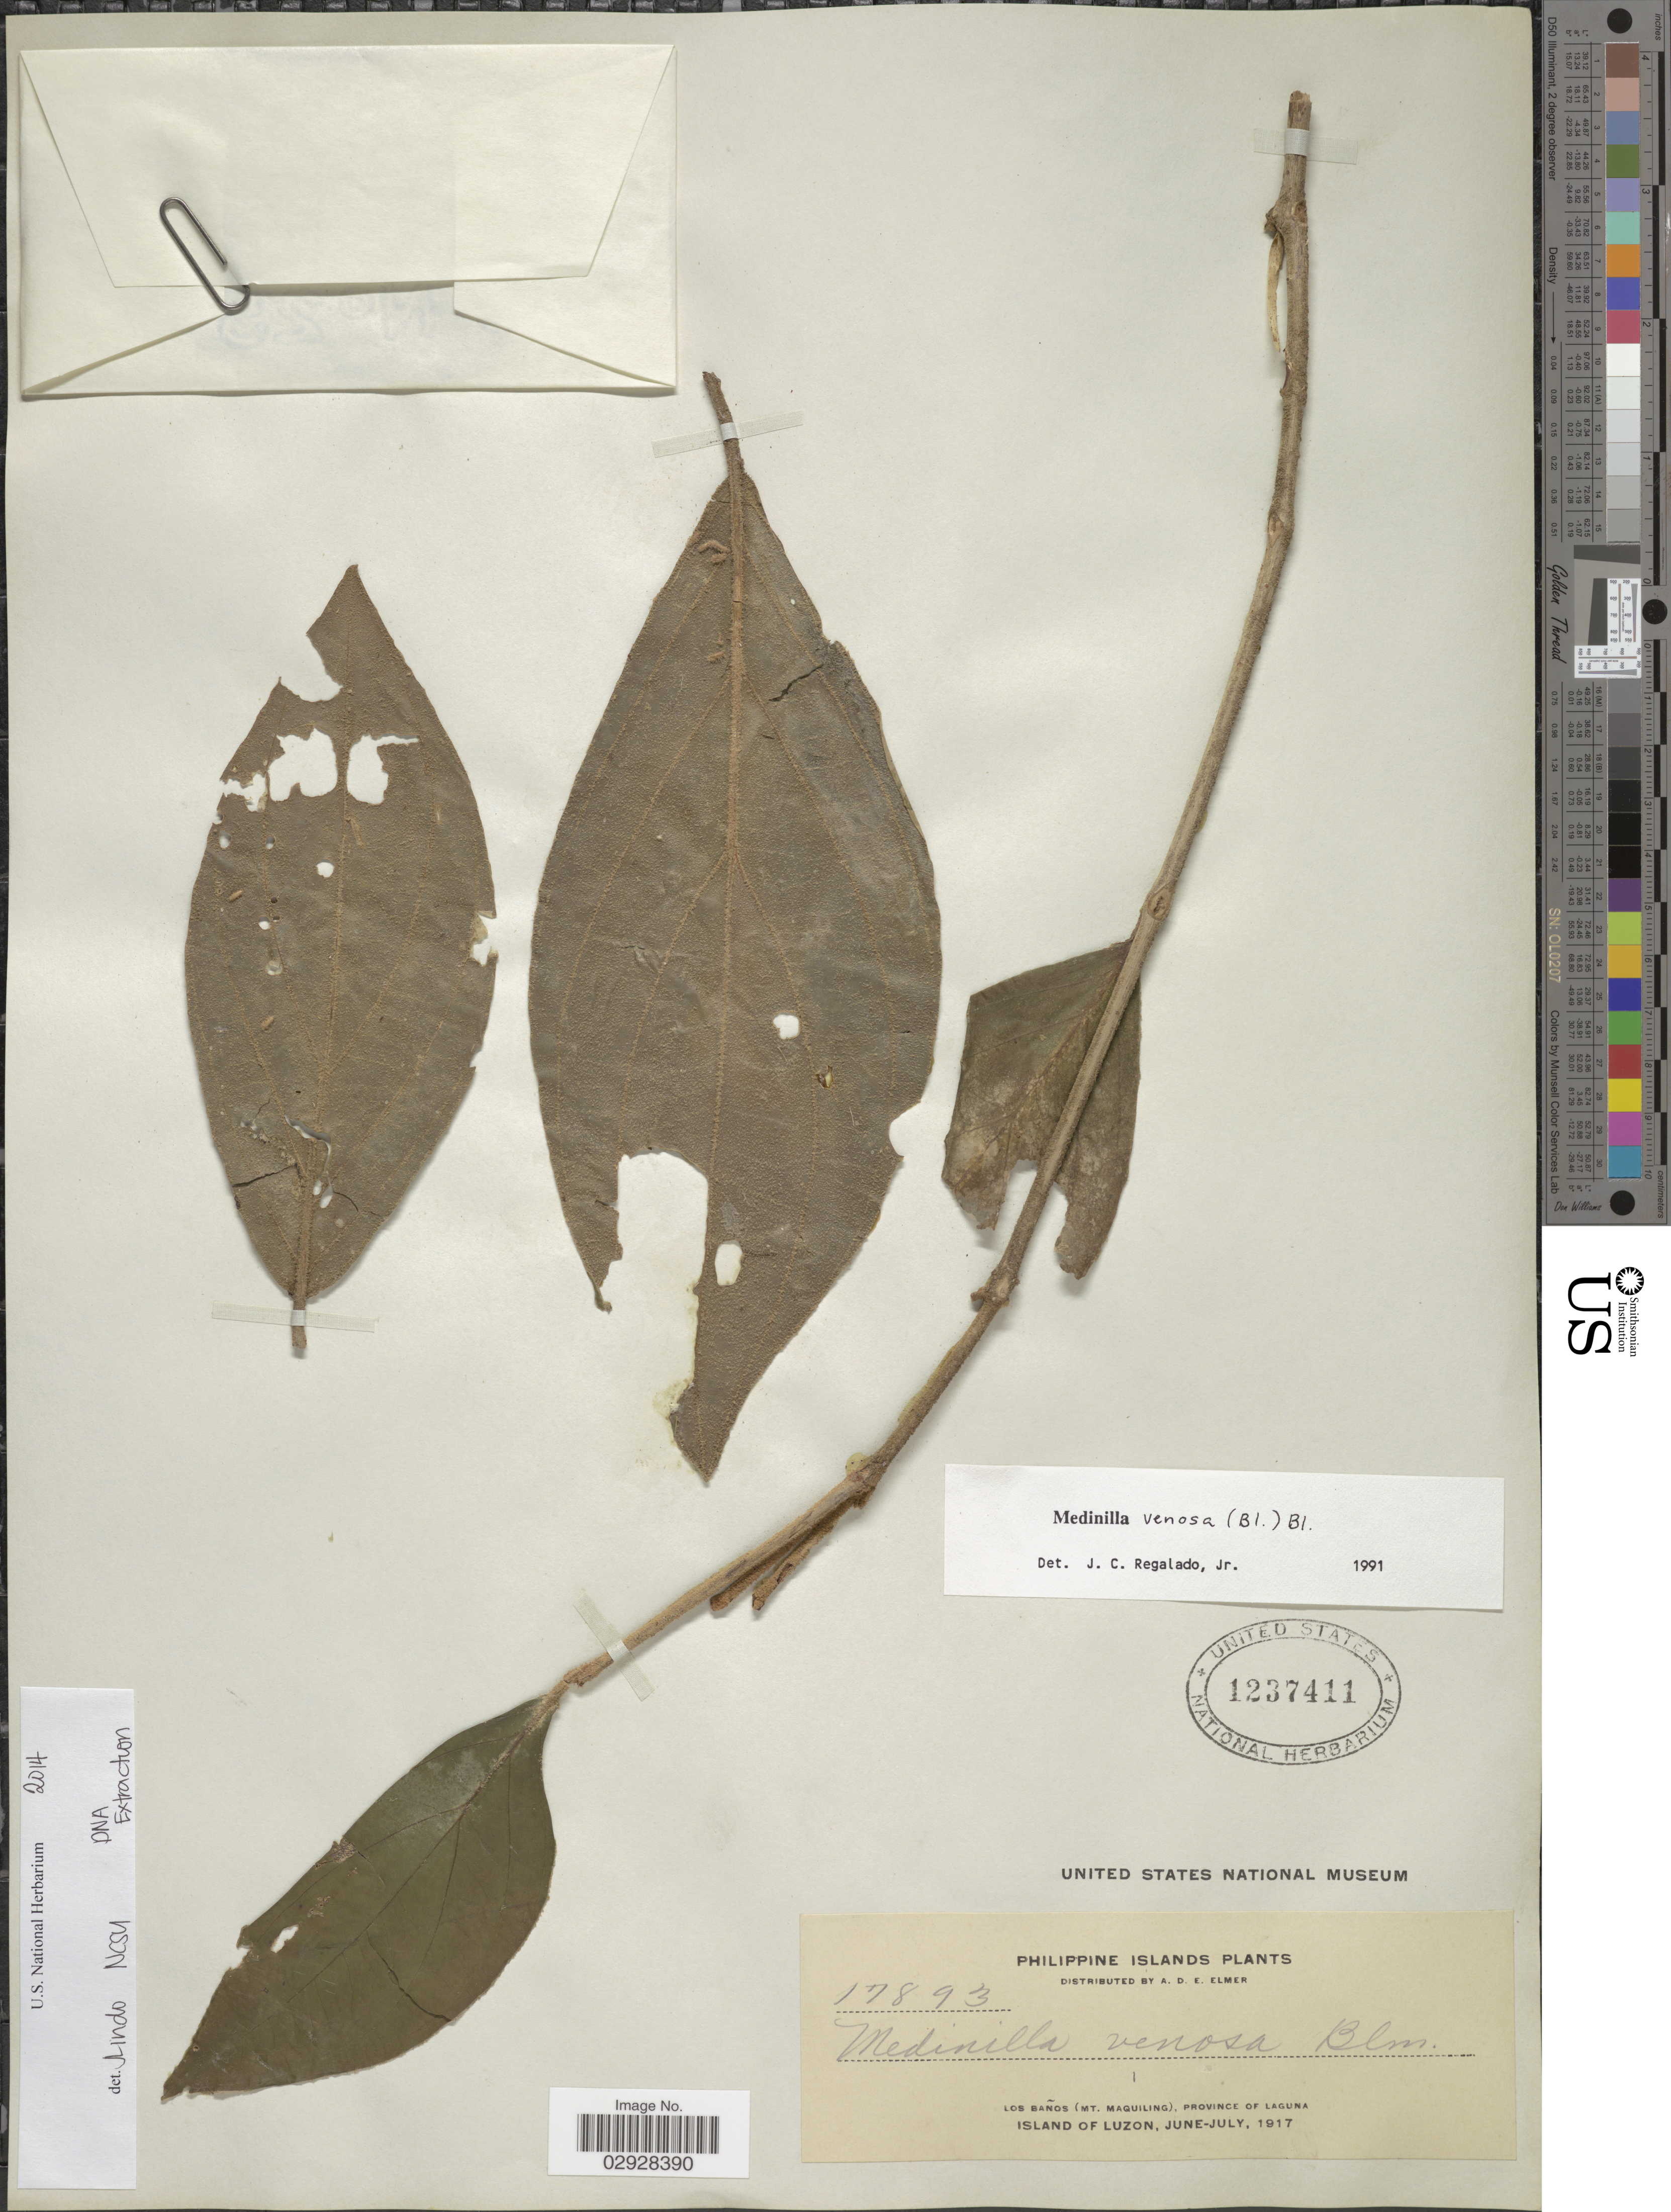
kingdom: Plantae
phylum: Tracheophyta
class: Magnoliopsida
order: Myrtales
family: Melastomataceae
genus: Medinilla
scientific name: Medinilla venosa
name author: (Blume) Blume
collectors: A. D. E. Elmer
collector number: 17893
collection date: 1917-06/1917-07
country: Philippines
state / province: Calabarzon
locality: Philippine Islands. Los Baños (Mt. Maquiling), Province of Laguna. Island of Luzon.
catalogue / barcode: US 1237411